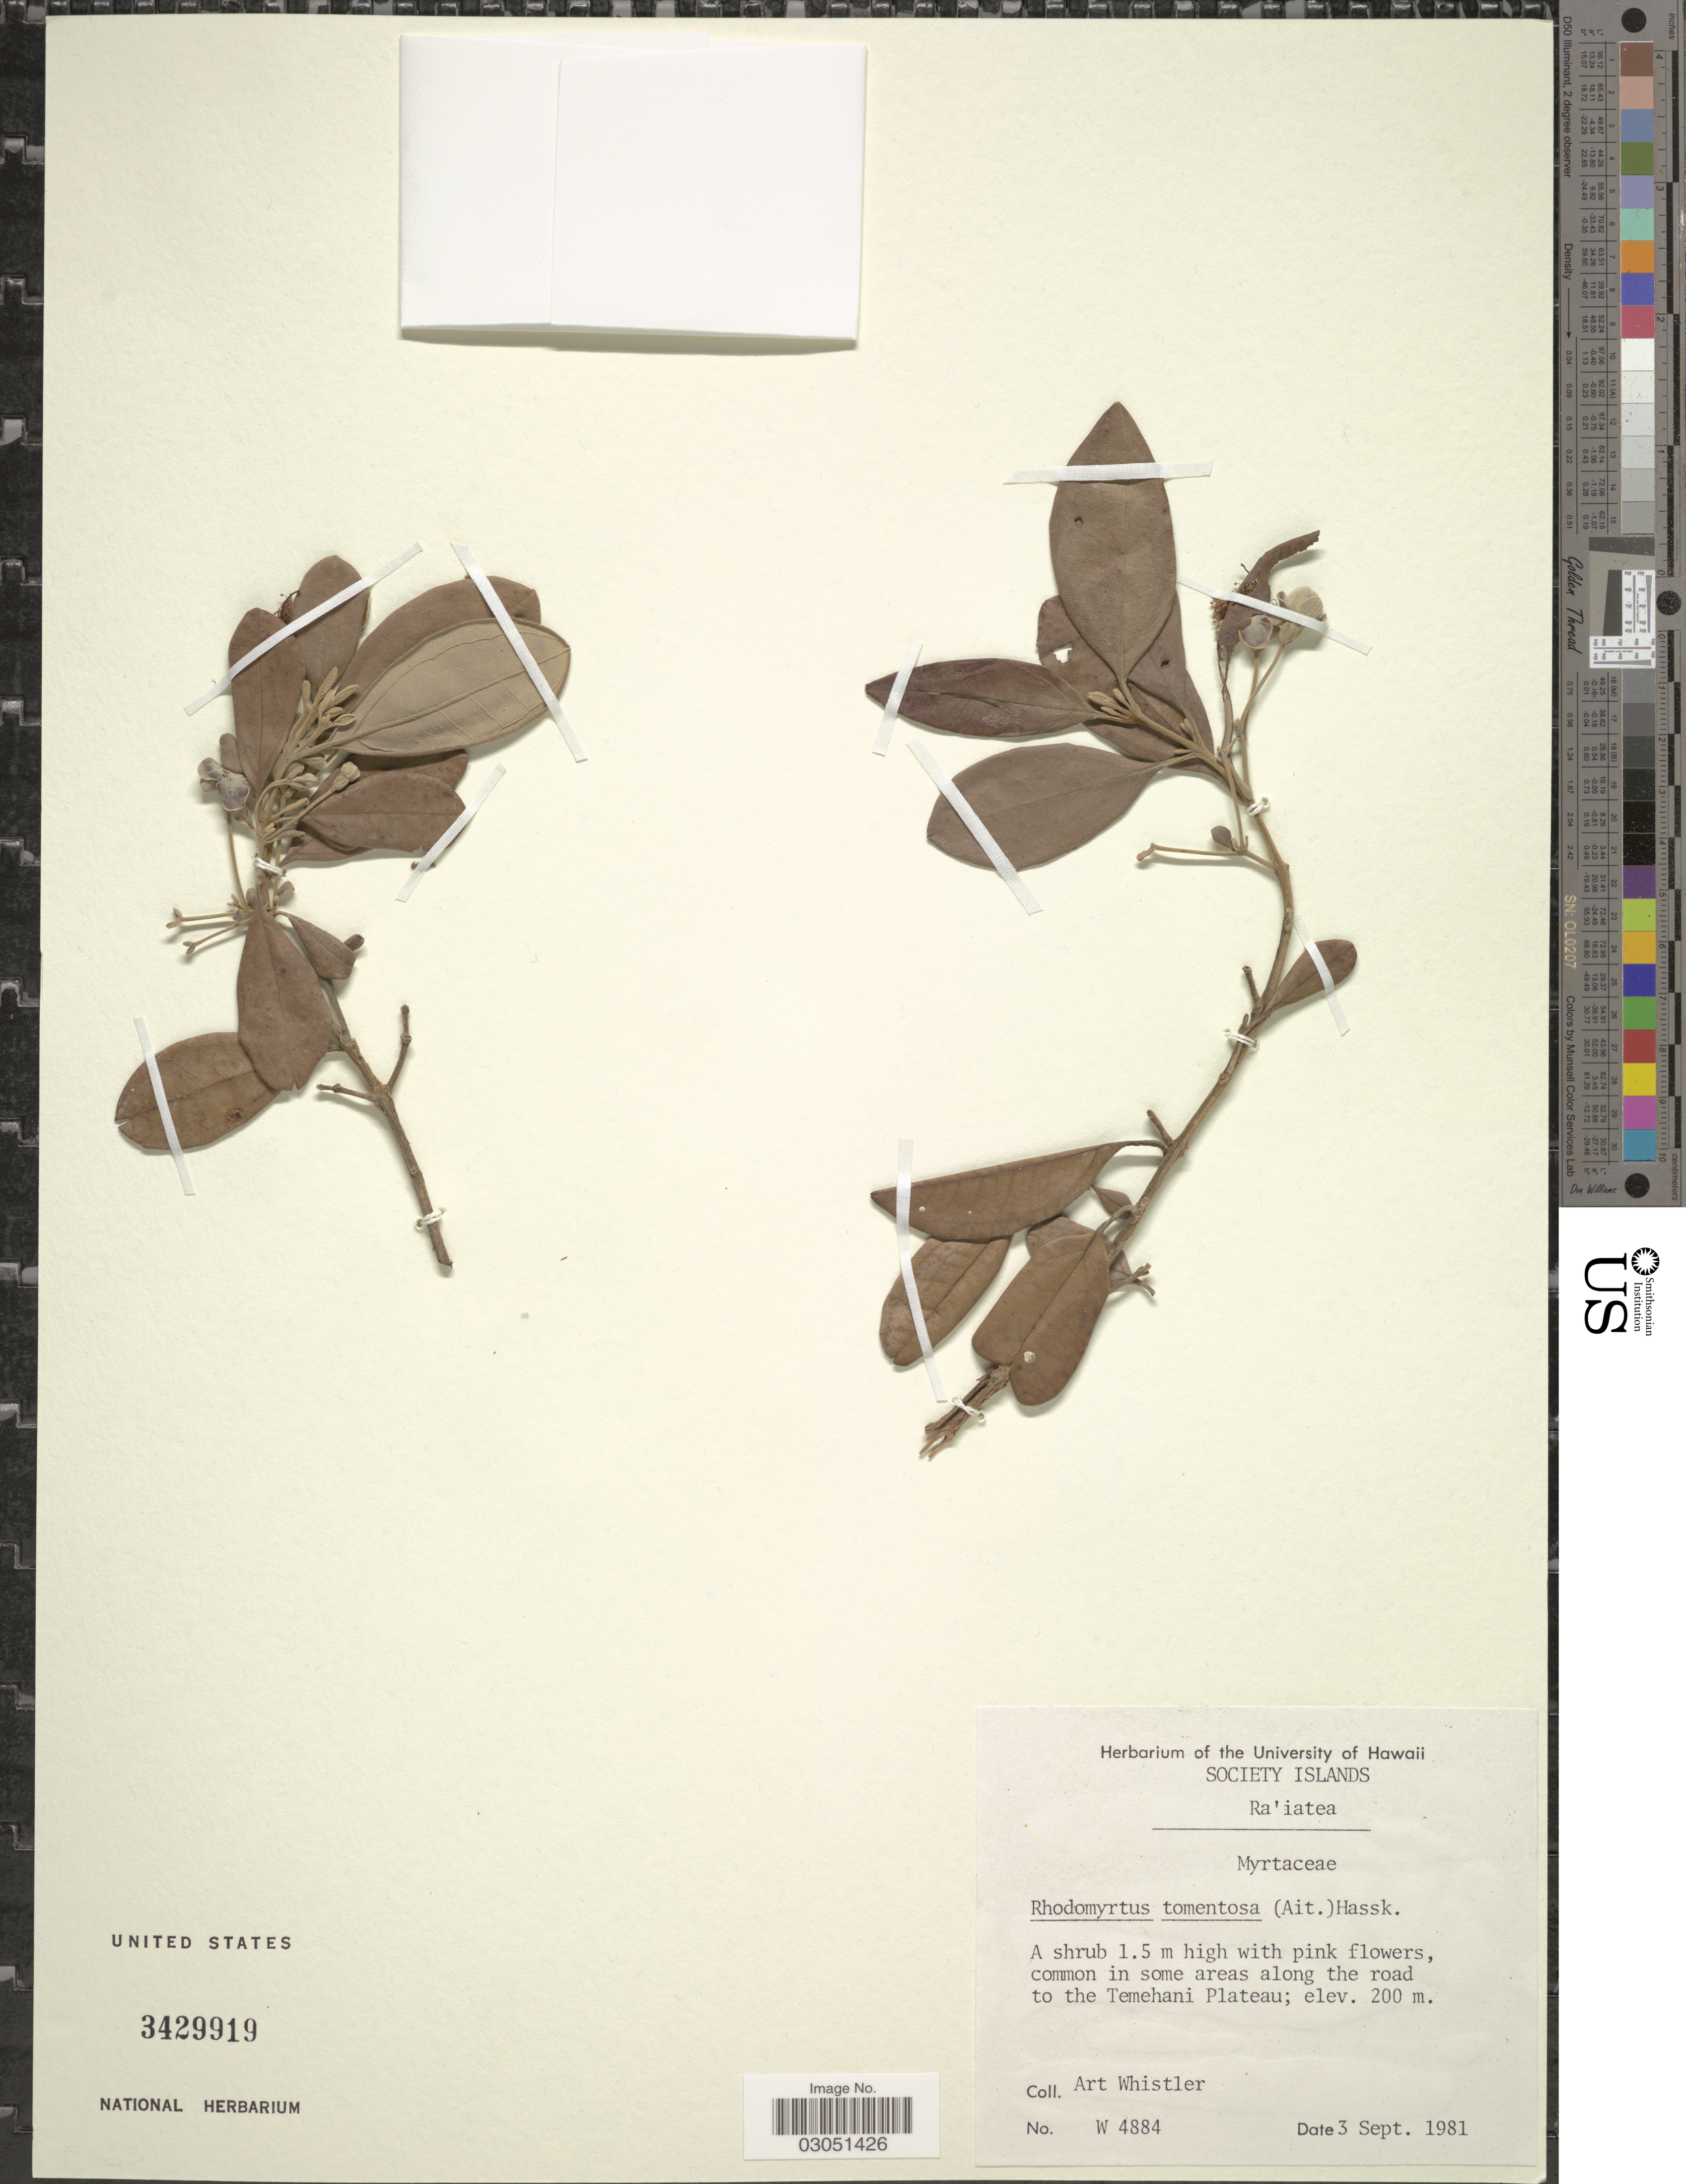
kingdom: Plantae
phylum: Tracheophyta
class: Magnoliopsida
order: Myrtales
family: Myrtaceae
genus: Rhodomyrtus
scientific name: Rhodomyrtus tomentosa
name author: (Aiton) Hassk.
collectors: A. Whistler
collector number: W4884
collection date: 1981-09-03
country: French Polynesia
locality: Society Islands, Ra'iatea, common in some areas along the road to the Temehani Plateau.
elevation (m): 200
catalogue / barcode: US 3429919